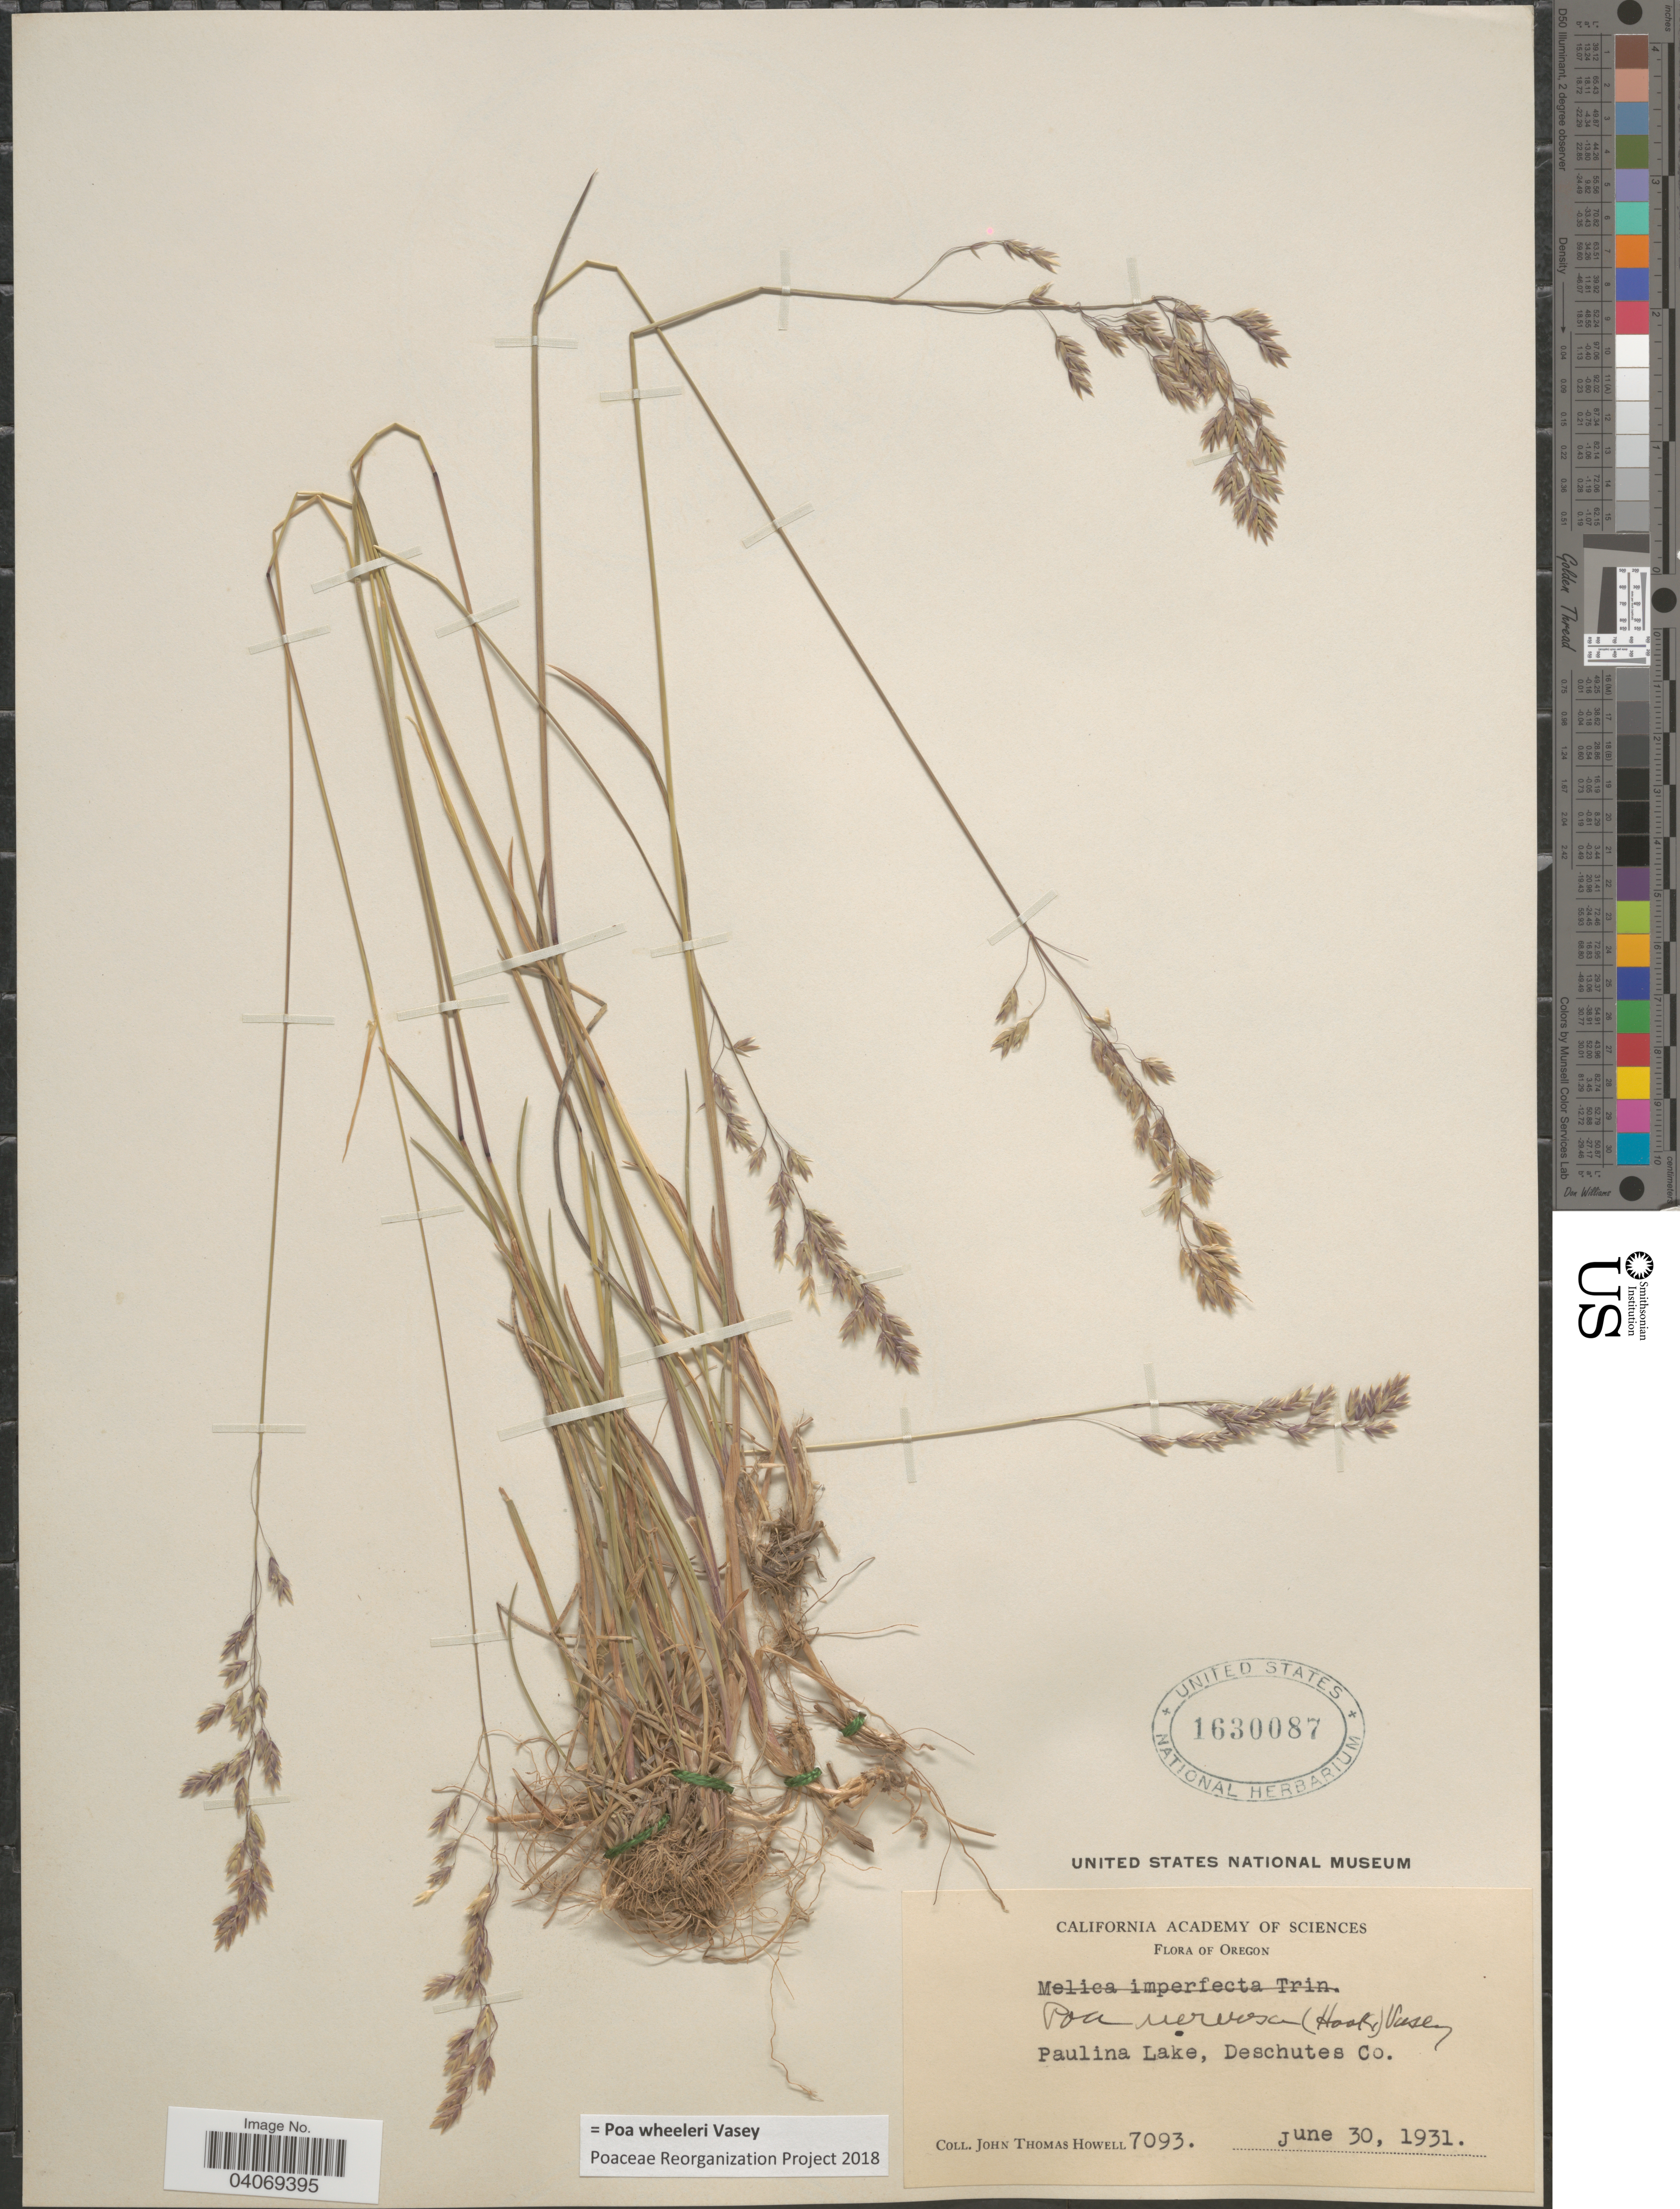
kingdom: Plantae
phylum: Tracheophyta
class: Liliopsida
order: Poales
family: Poaceae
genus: Poa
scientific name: Poa wheeleri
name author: Vasey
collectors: J. T. Howell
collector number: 7093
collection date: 1931-06-30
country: United States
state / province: Oregon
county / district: Deschutes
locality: Paulina Lake, Deschutes Co.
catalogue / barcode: US 1630087